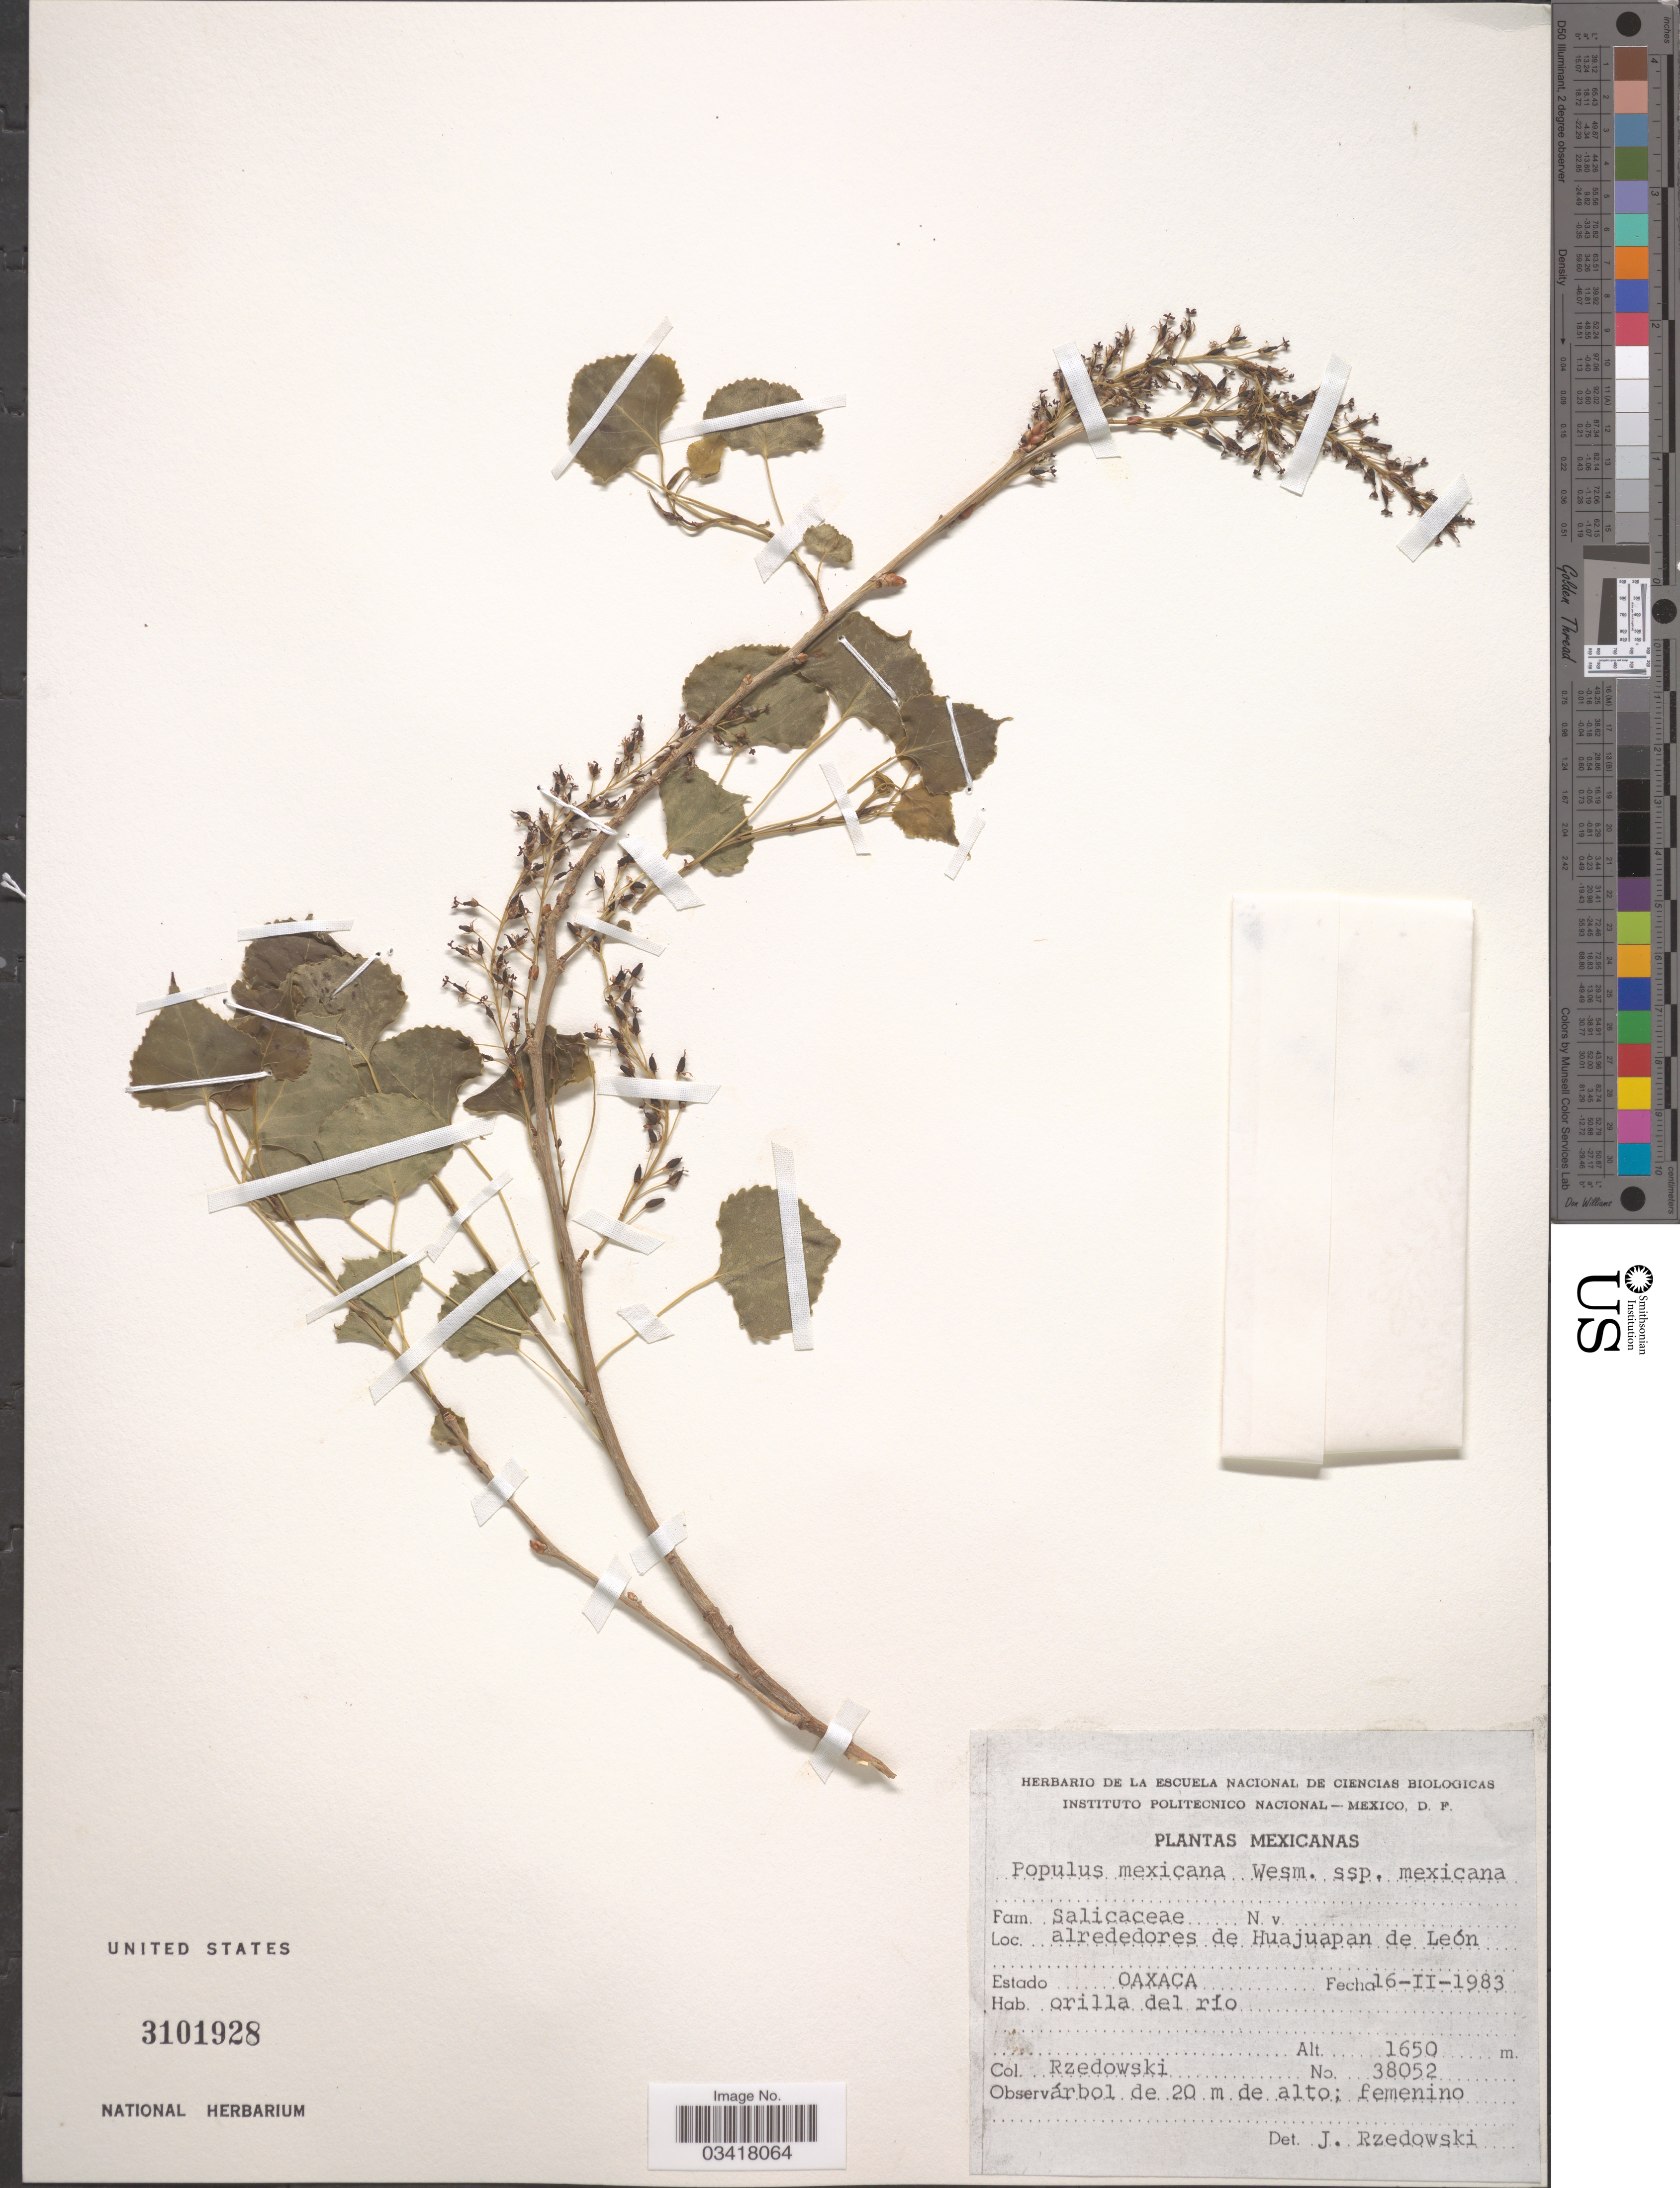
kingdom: Plantae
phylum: Tracheophyta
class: Magnoliopsida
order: Malpighiales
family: Salicaceae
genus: Populus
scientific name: Populus mexicana subsp. mexicana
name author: Wesm.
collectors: Rzedowski, --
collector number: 38052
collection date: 1983-02-16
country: Mexico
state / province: Oaxaca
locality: Alrededores de Huajuapan de León. Orilla del río.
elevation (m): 1650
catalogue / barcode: US 3101928